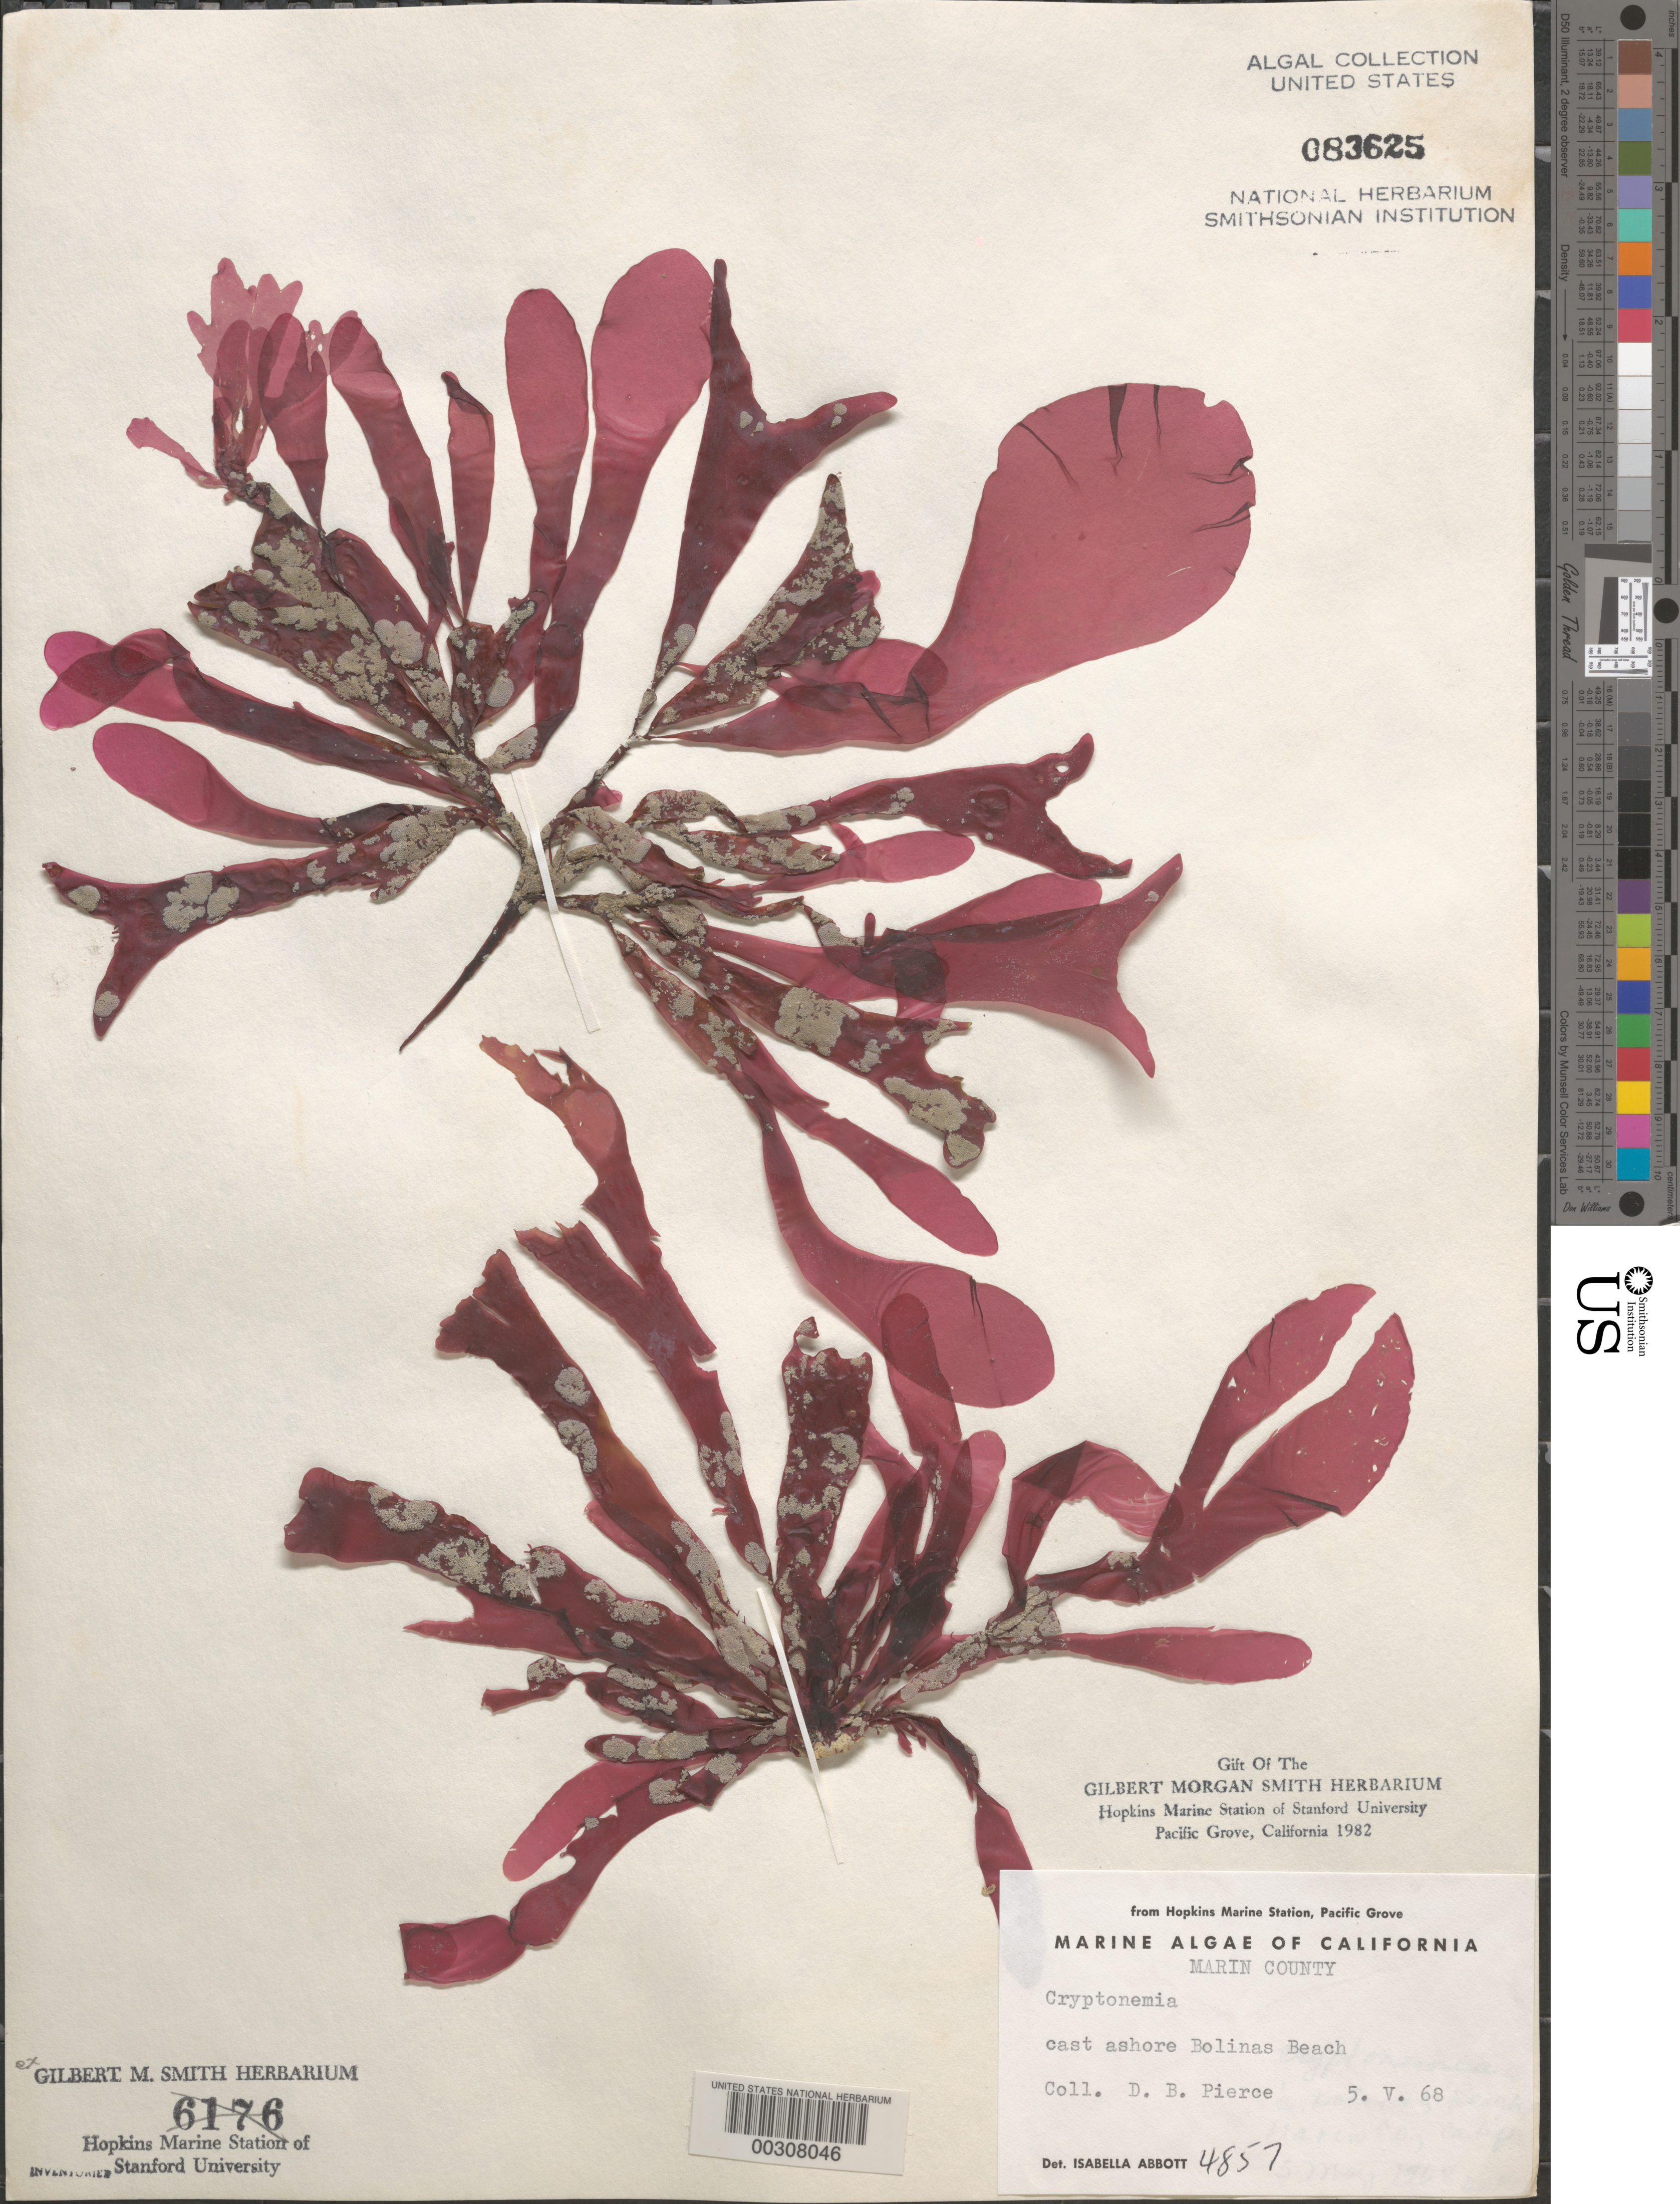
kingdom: Plantae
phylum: Rhodophyta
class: Florideophyceae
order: Halymeniales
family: Halymeniaceae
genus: Cryptonemia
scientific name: Cryptonemia sp.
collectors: D. Pierce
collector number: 4857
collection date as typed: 5 May 68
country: United States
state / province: California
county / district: Marin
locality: Marin County. Cast ashore Bolinas Beach.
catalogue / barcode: US 83625